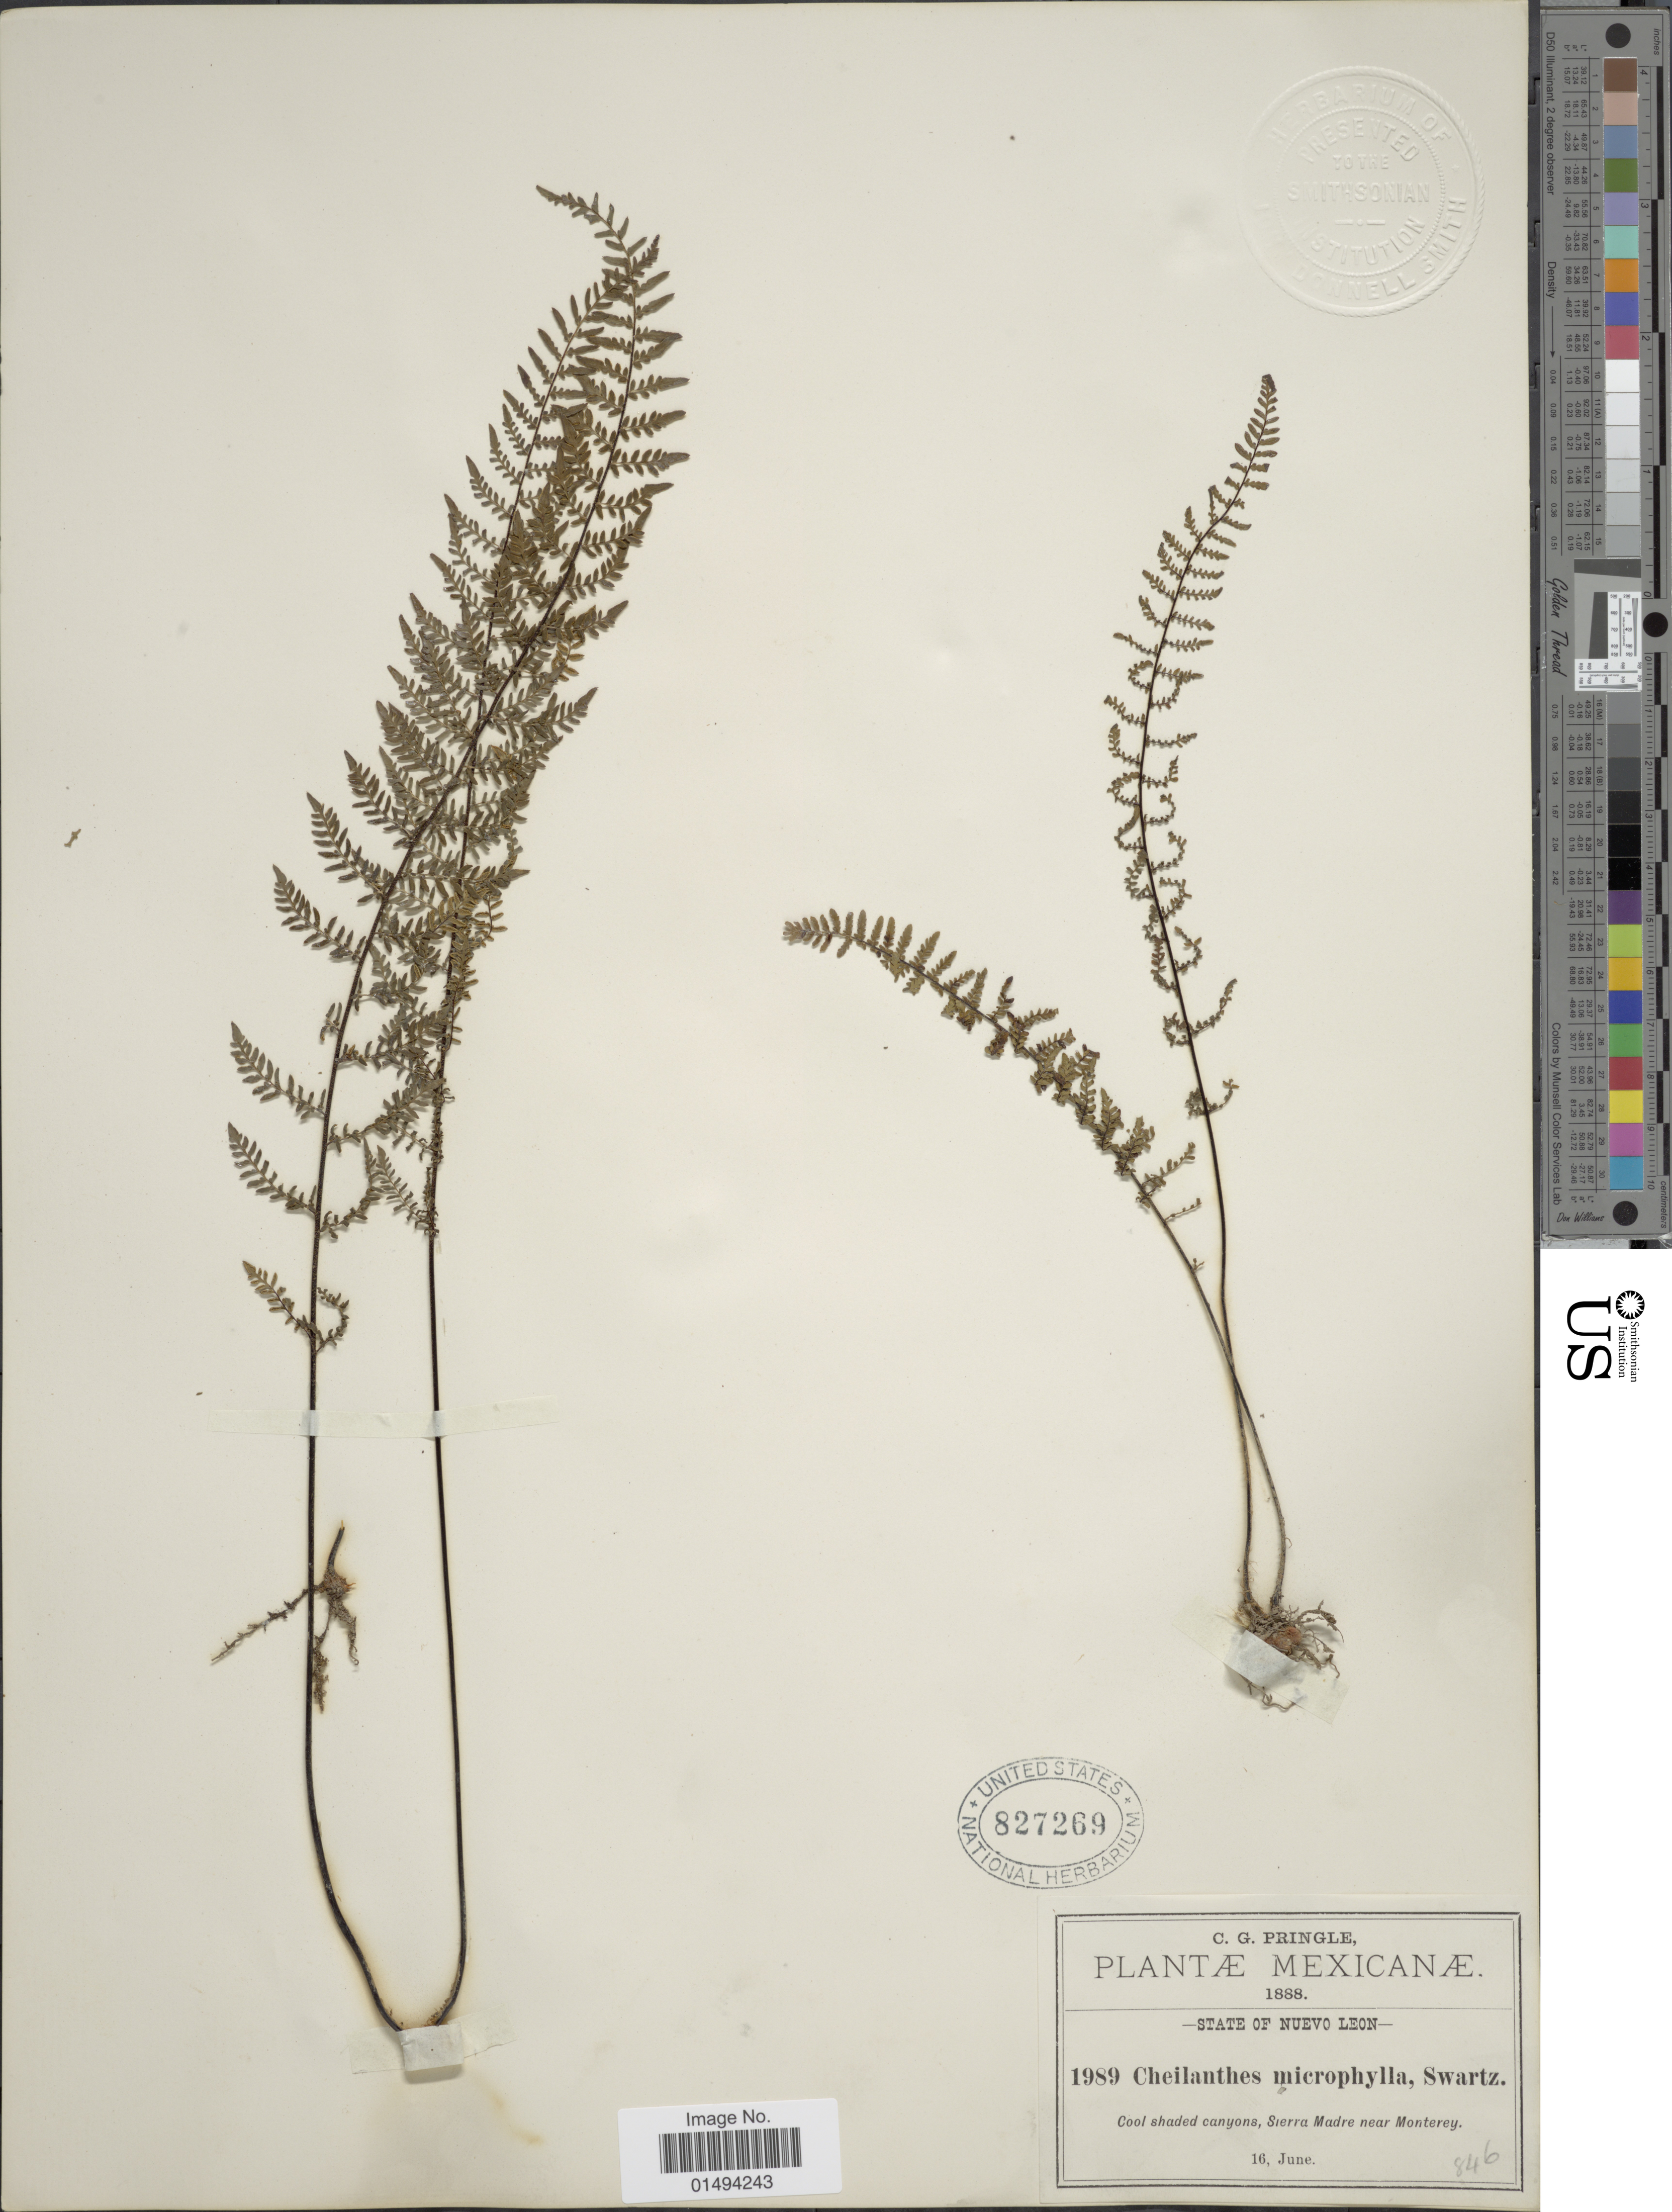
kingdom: Plantae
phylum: Tracheophyta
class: Polypodiopsida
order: Polypodiales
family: Pteridaceae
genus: Myriopteris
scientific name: Myriopteris alabamensis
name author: (Buckley) Grusz & Windham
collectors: C. G. Pringle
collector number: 1989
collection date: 1888-06-16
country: Mexico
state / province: Nuevo León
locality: Cool shaded canyons, Sierra Madre near Monterey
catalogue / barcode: US 827269